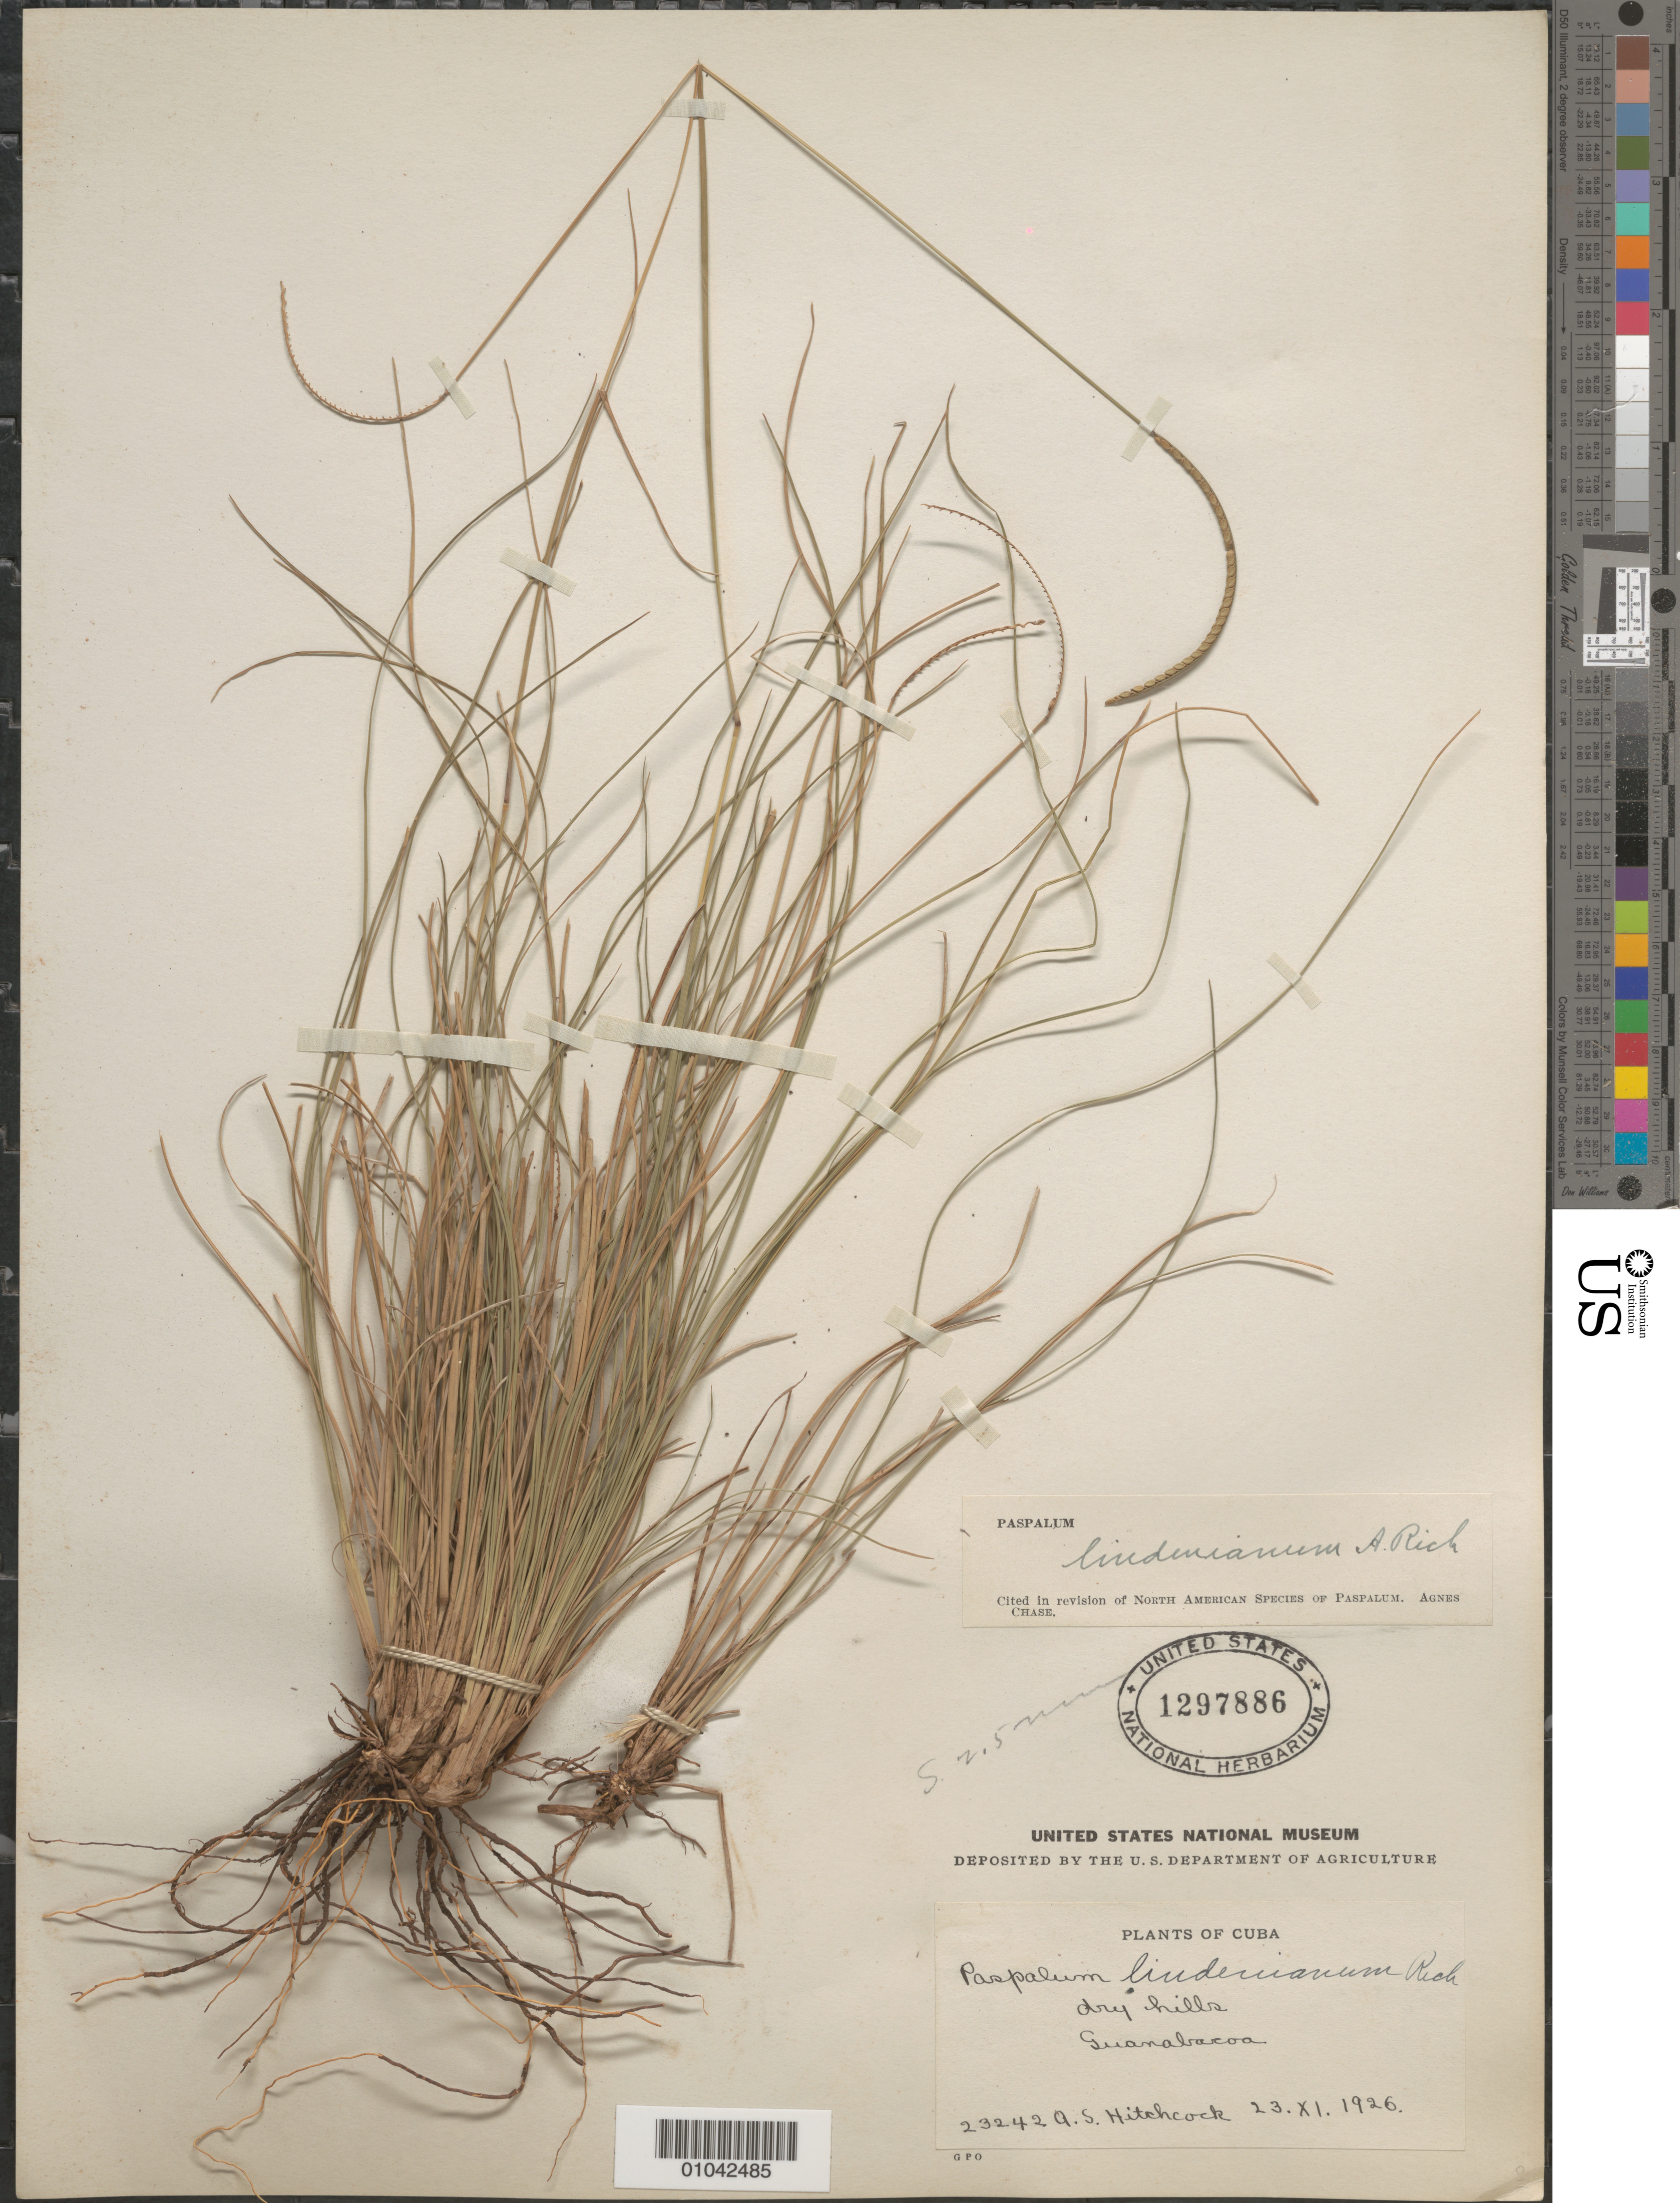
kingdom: Plantae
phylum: Tracheophyta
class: Liliopsida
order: Poales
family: Poaceae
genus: Paspalum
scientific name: Paspalum lindenianum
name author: A. Rich.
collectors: A. S. Hitchcock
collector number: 23242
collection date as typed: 23 Nov 1926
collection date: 1926-11-23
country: Cuba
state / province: La Habana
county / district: Municipio Guanabacoa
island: Cuba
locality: Guanabacoa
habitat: Dry hills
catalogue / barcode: US 1297886